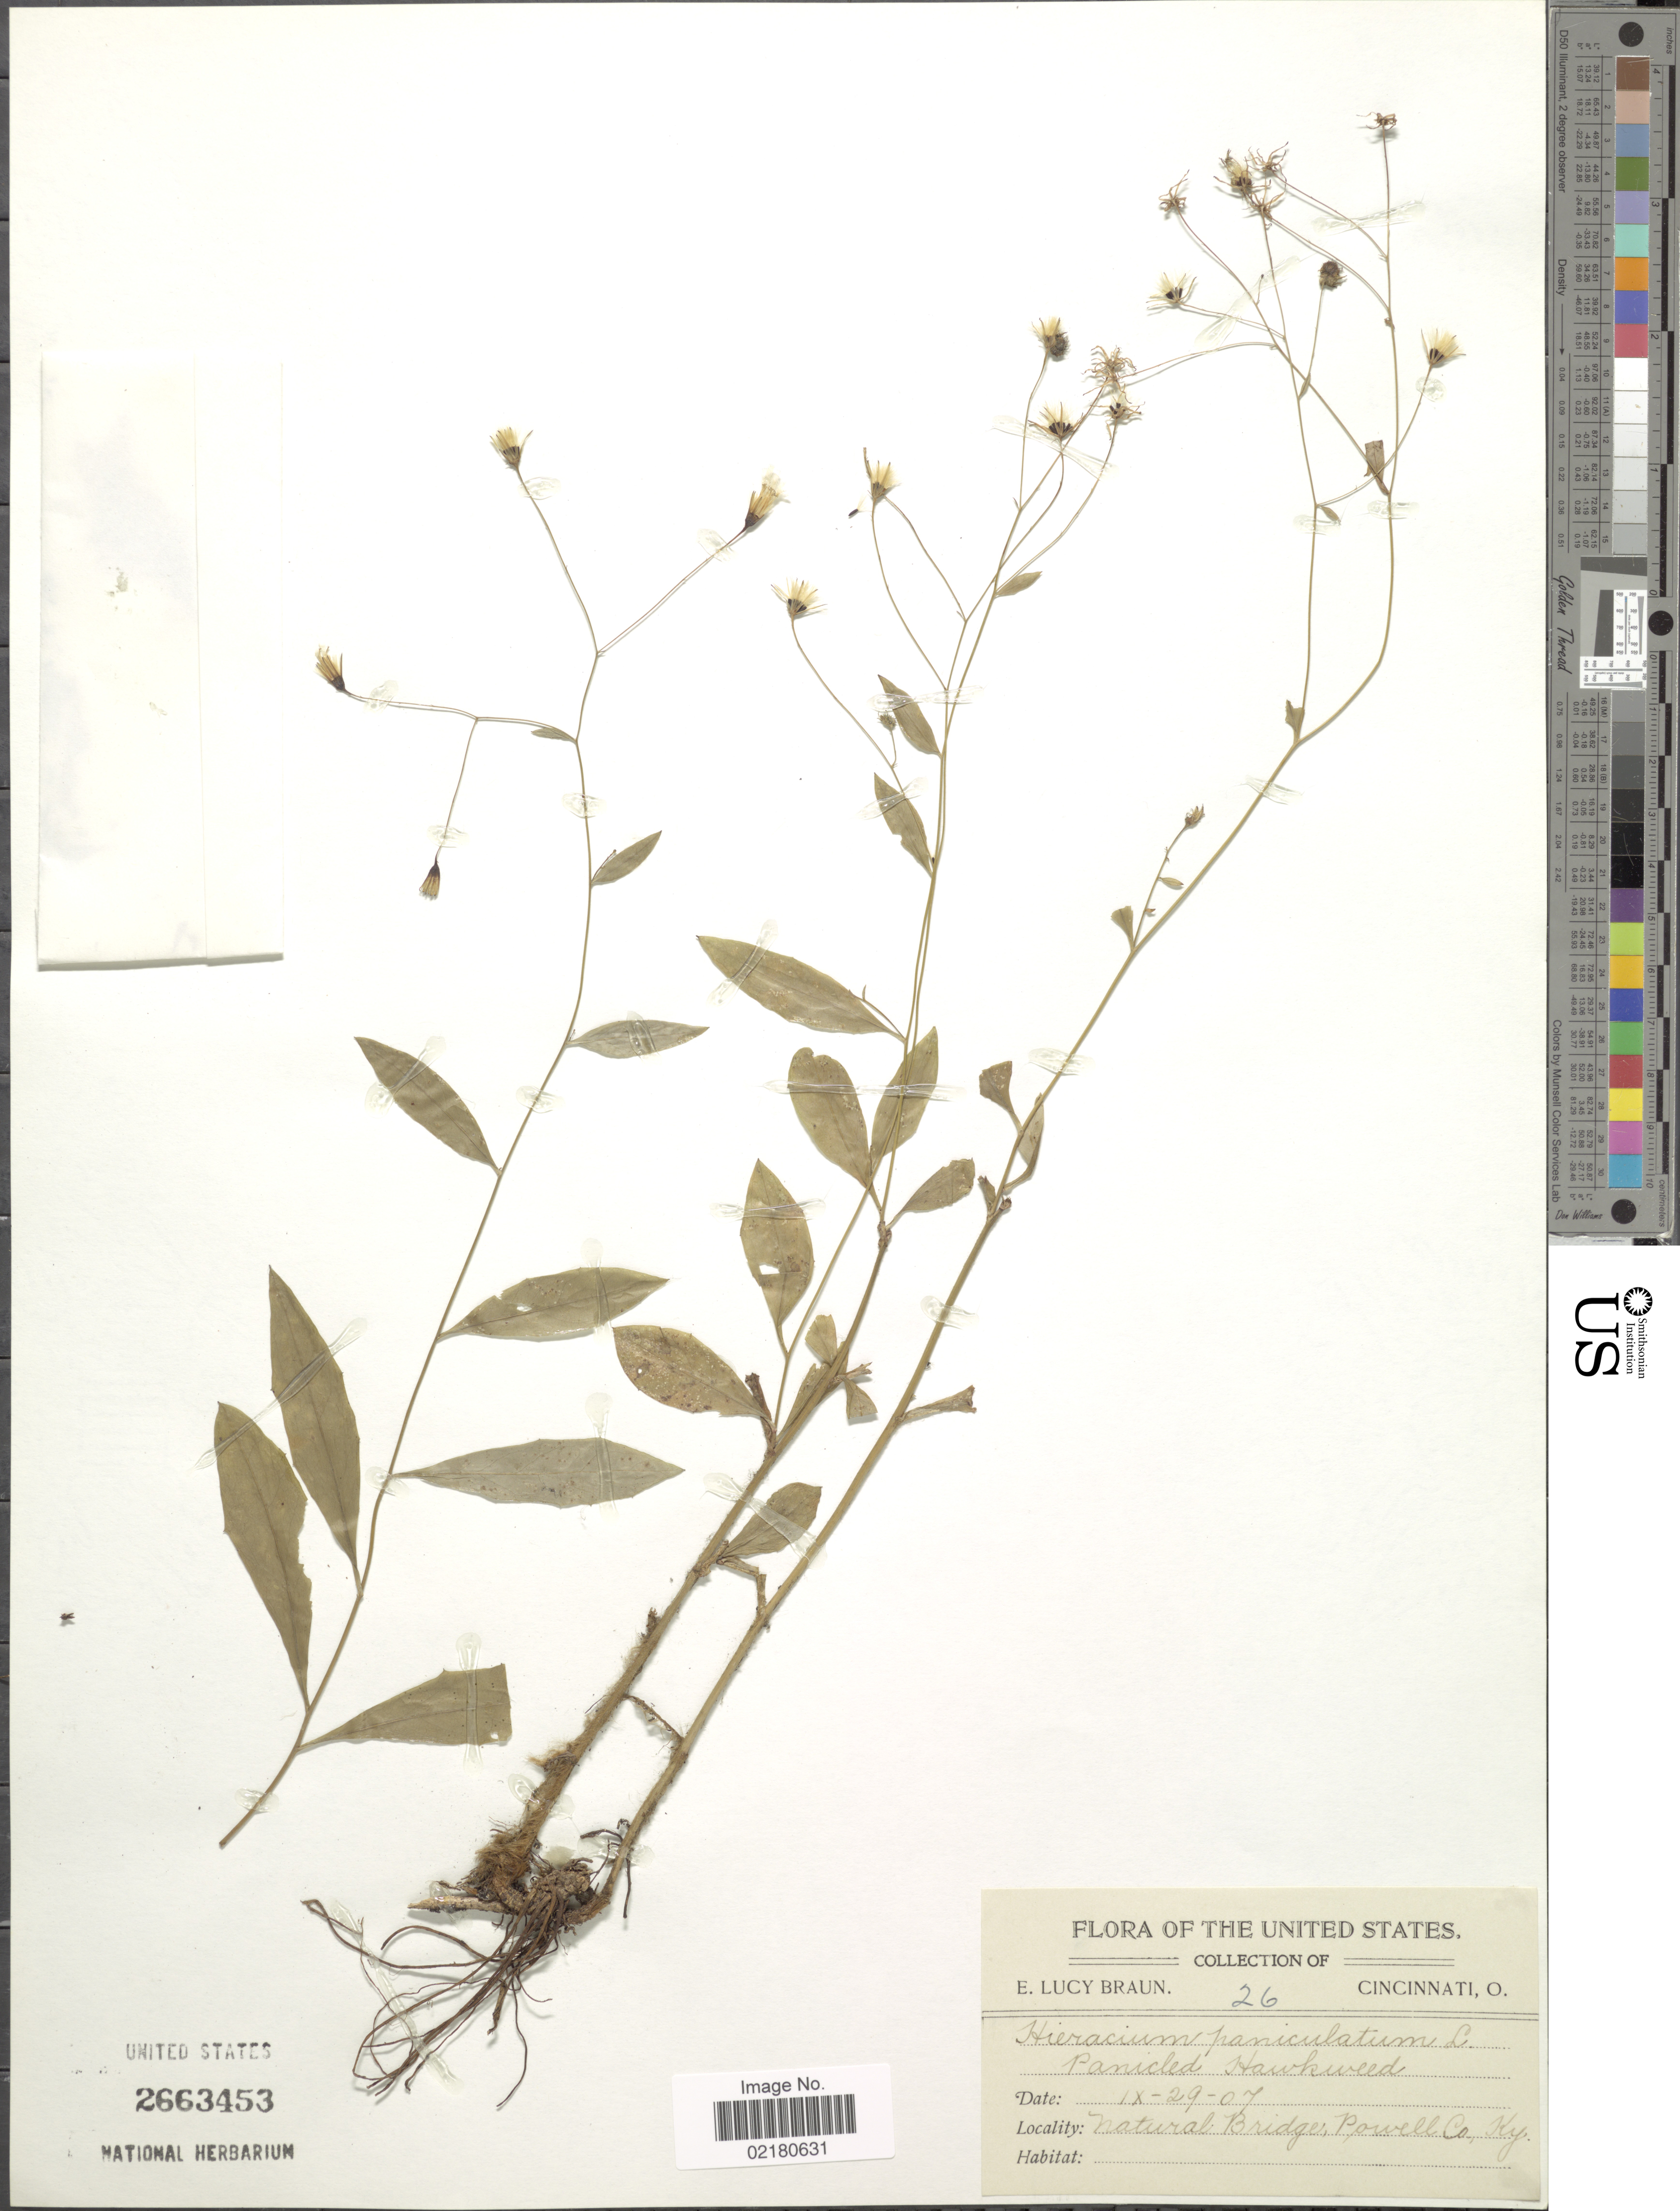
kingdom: Plantae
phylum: Tracheophyta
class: Magnoliopsida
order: Asterales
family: Asteraceae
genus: Hieracium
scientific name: Hieracium paniculatum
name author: L.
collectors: E. L. Braun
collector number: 26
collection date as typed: Transcribed d/m/y: 29/9/07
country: United States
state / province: Kentucky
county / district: Powell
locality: The United States, natural Bridge, Powell Co. Ky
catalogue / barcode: US 2663453